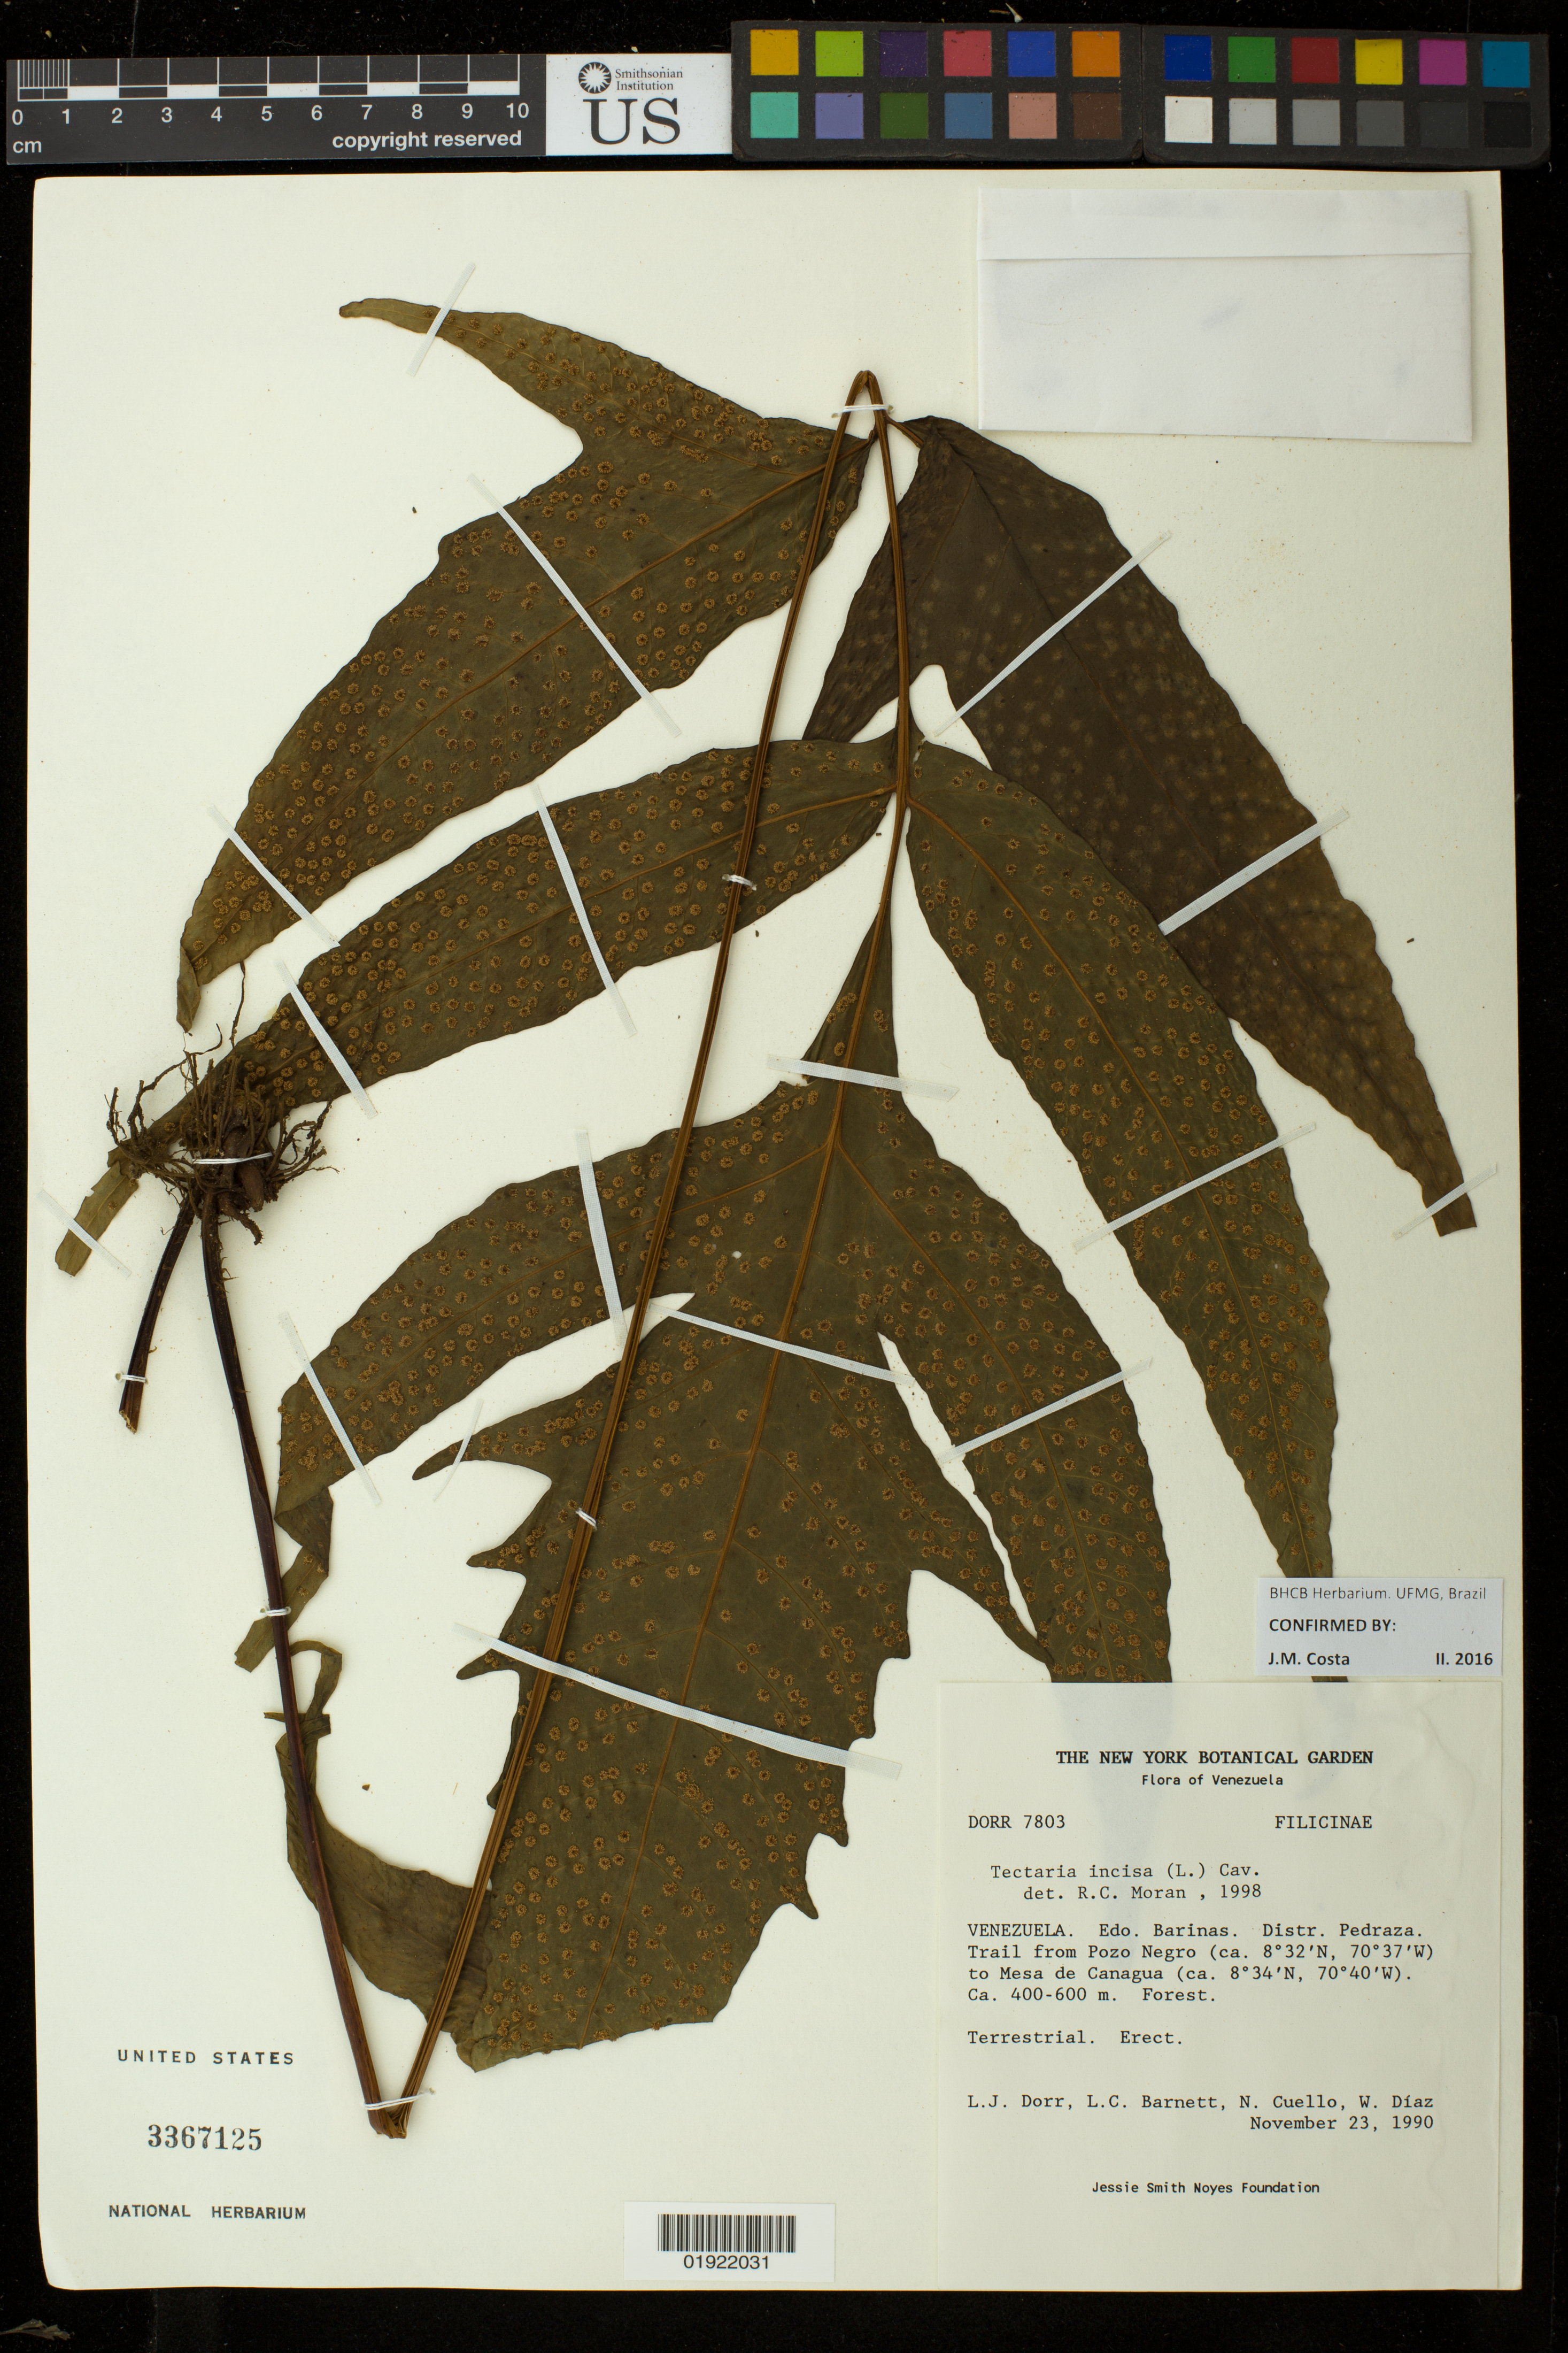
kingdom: Plantae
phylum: Tracheophyta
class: Polypodiopsida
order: Polypodiales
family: Tectariaceae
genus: Tectaria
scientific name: Tectaria incisa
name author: Cav.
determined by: Costa, J. M.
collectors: L. J. Dorr, L. C. Barnett, N. L. Cuello & W. Díaz P.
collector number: DORR 7803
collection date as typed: November, 23, 1990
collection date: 1990-11-23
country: Venezuela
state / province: Barinas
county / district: Pedraza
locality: Trail from Pozo Negro to Mesa de Canagua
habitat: forest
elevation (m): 400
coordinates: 8 32 0 N; 8 34 0 N, 70 37 0 W; 70 40 0 W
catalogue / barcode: US 3367125